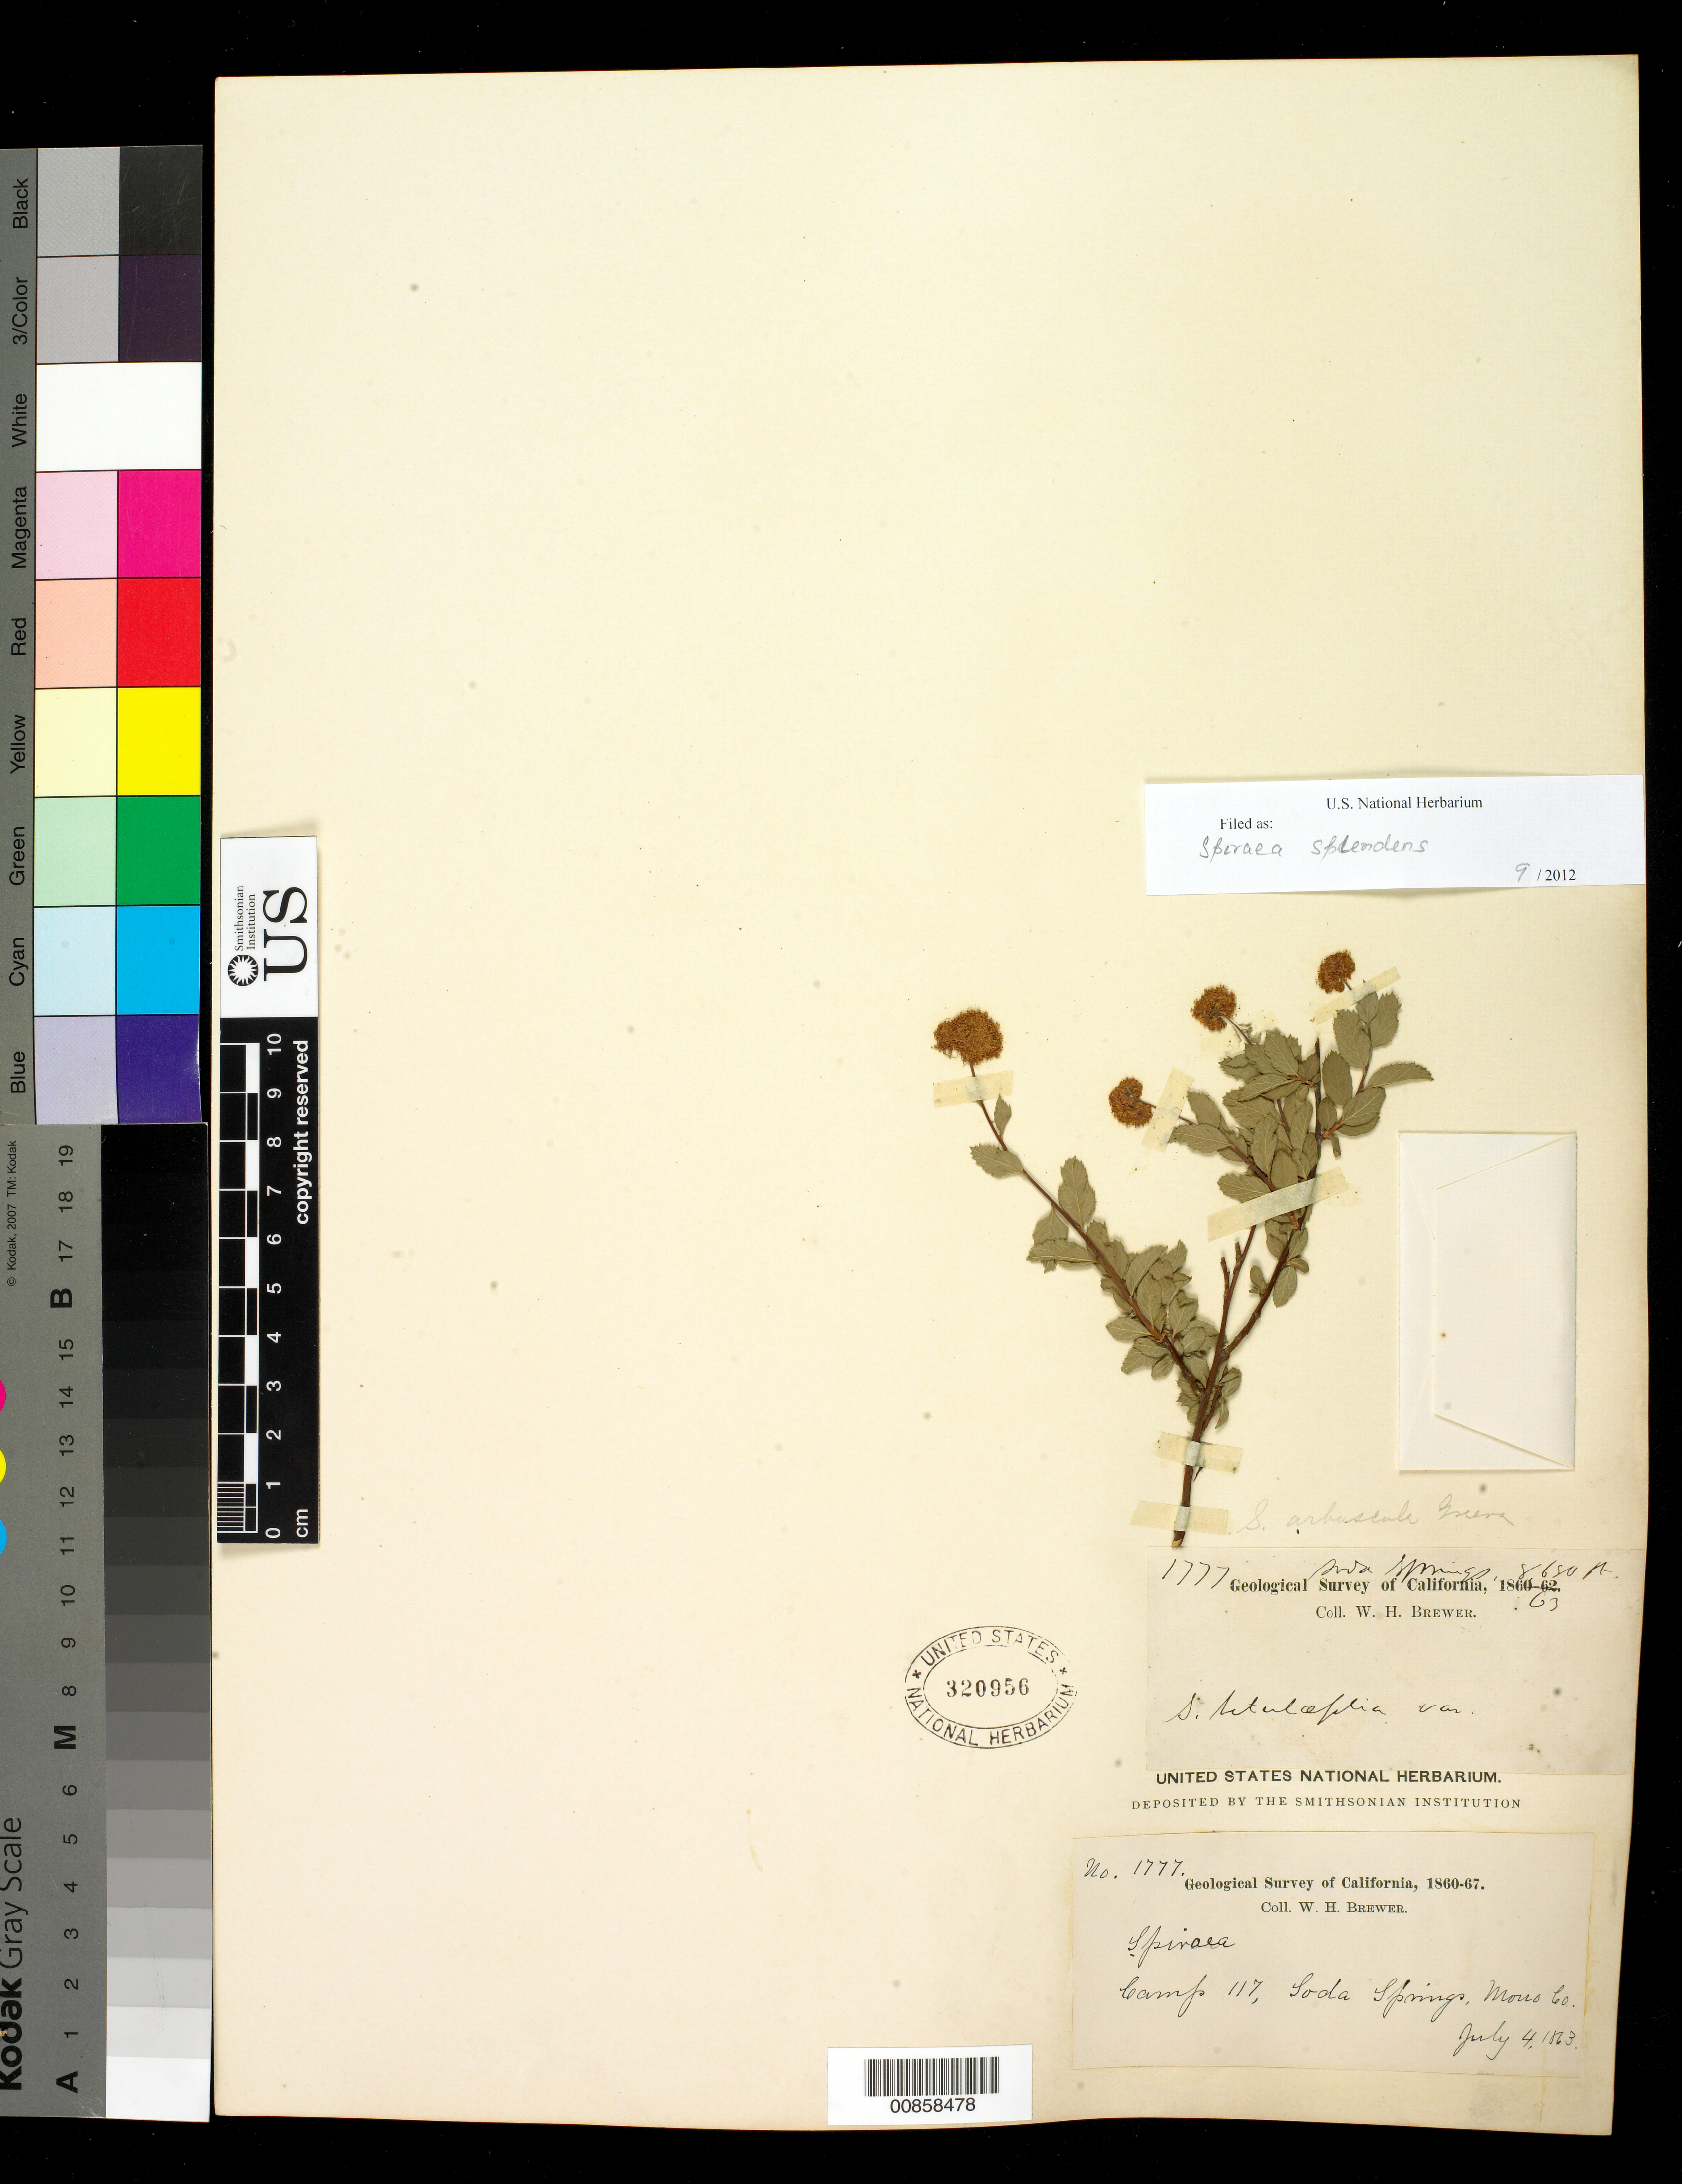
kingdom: Plantae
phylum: Tracheophyta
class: Magnoliopsida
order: Rosales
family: Rosaceae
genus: Spiraea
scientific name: Spiraea splendens var. splendens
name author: Baumann ex K. Koch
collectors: W. H. Brewer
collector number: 1777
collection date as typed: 04 Jul 1863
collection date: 1863-07-04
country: United States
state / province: California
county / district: Mono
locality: Camp 117, Soda Springs.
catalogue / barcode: US 320956